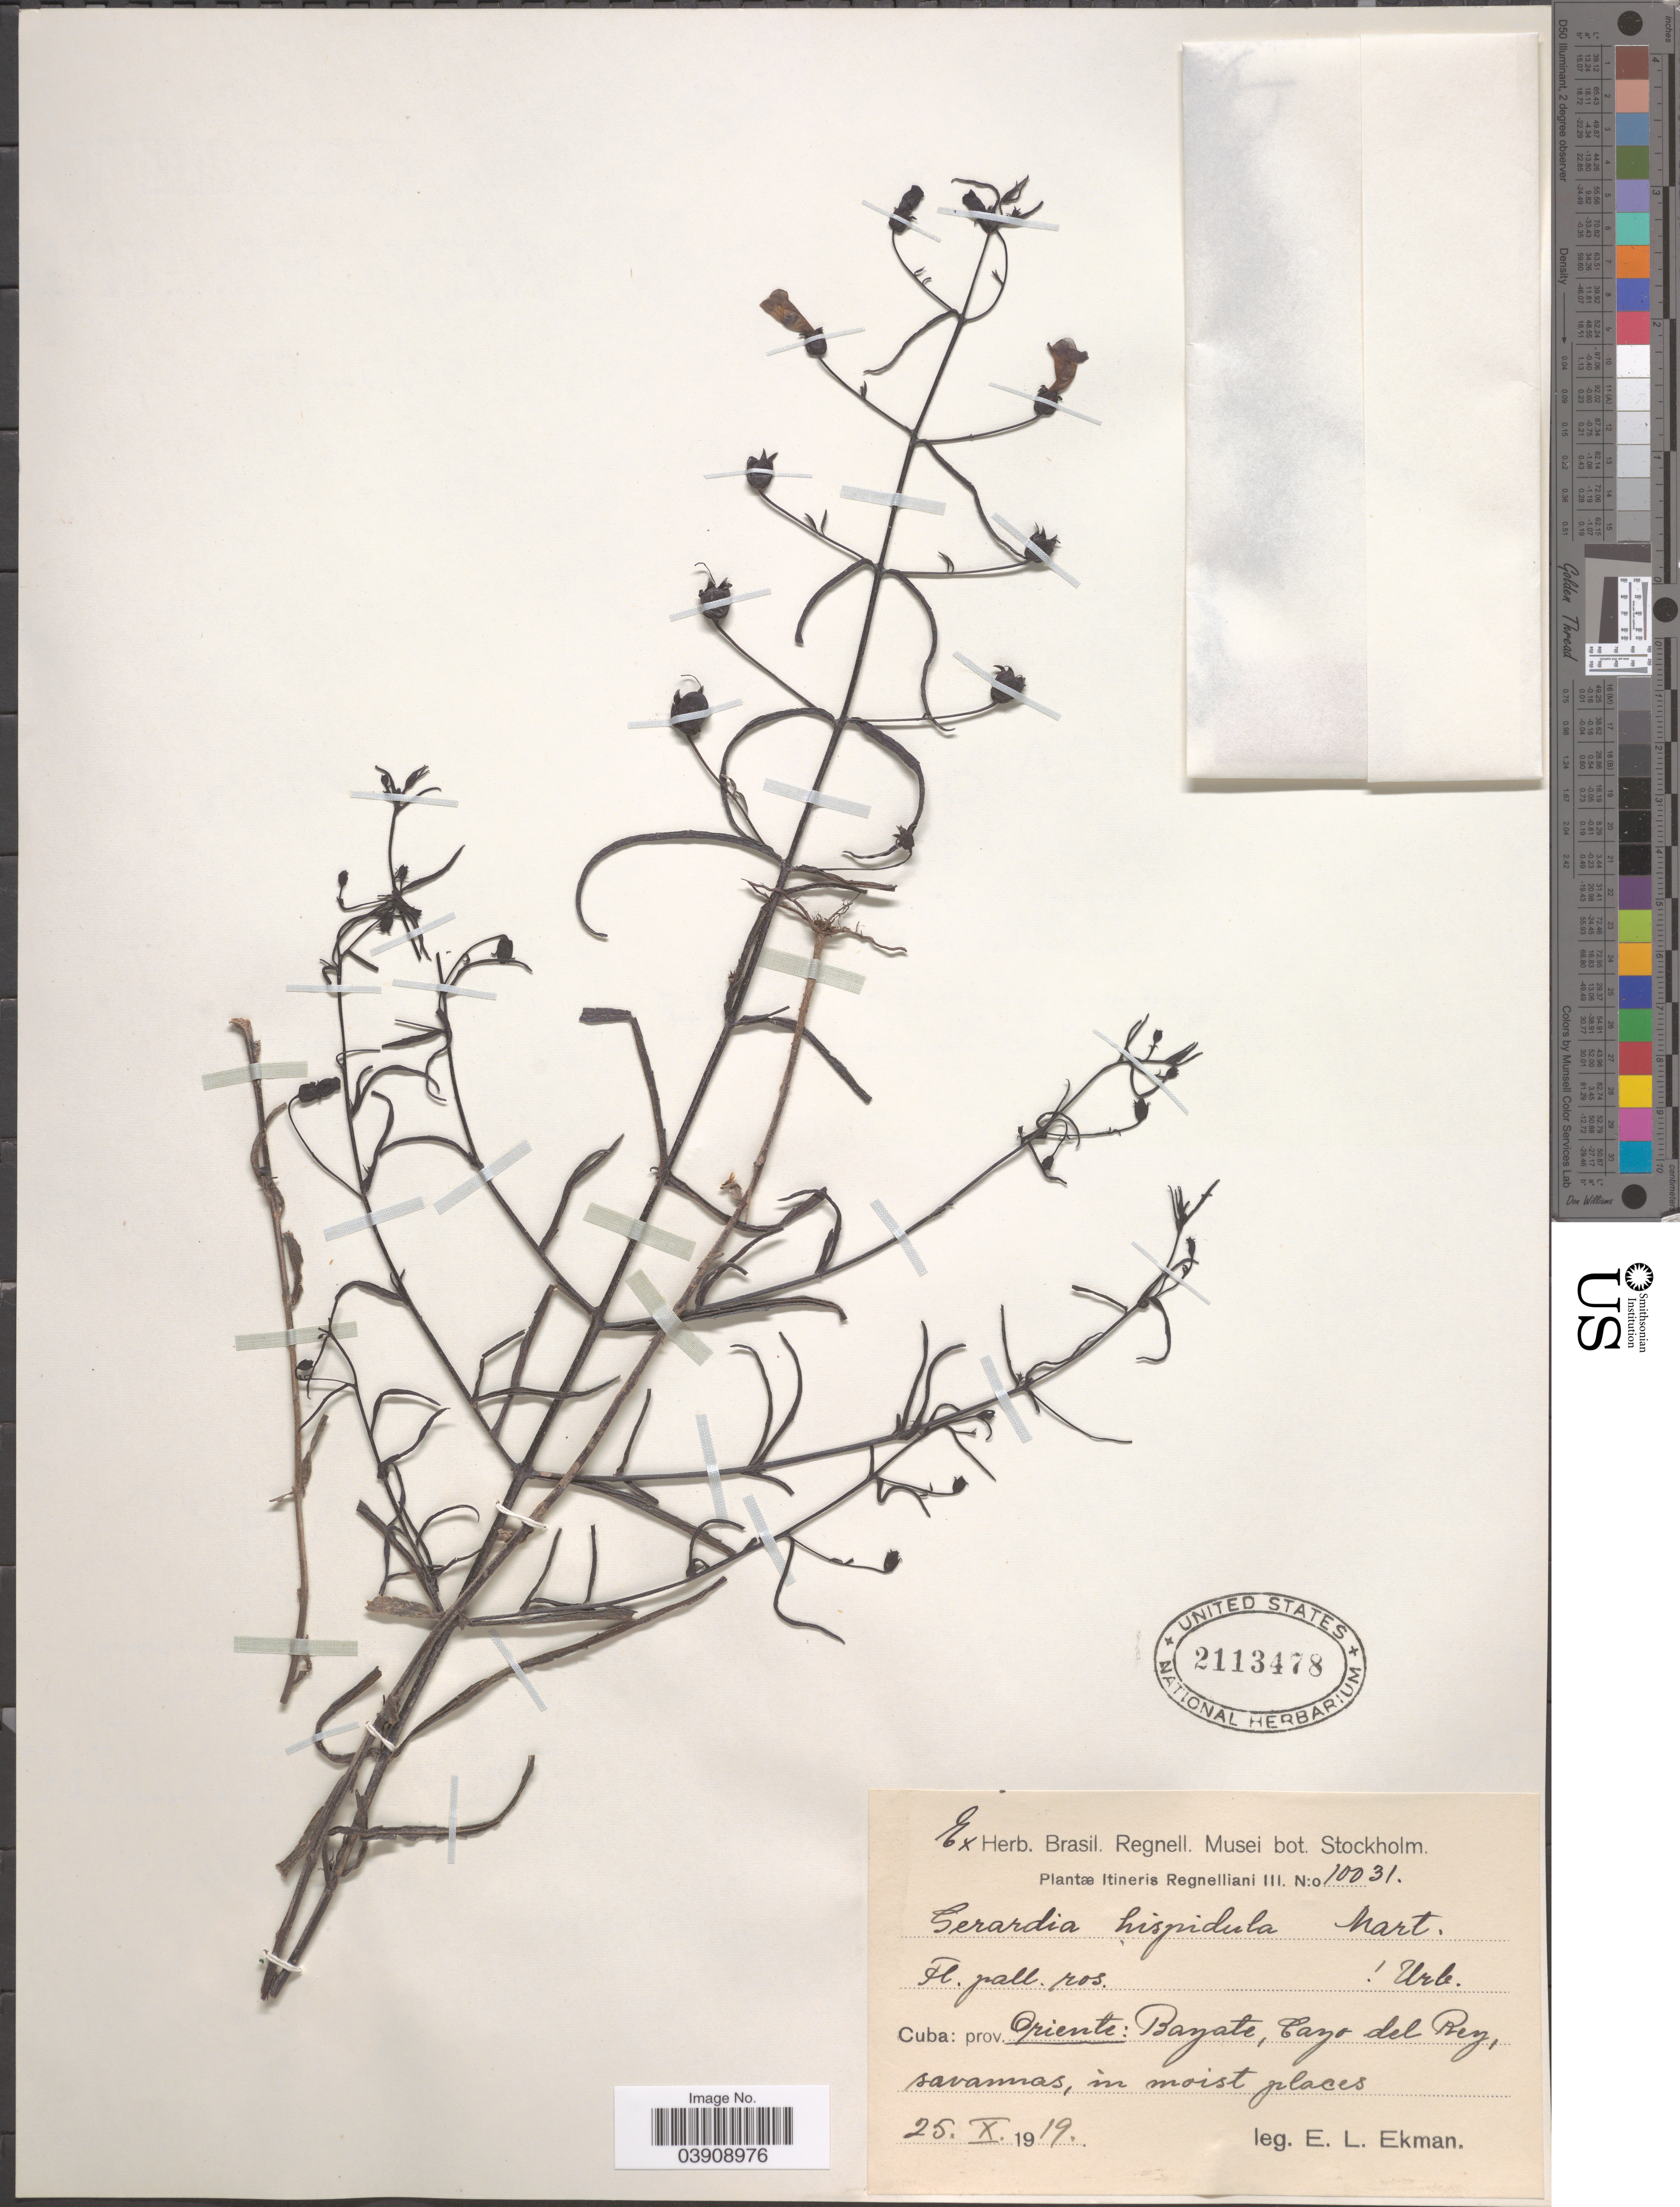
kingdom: Plantae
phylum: Tracheophyta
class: Magnoliopsida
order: Lamiales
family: Orobanchaceae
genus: Agalinis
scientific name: Agalinis hispidula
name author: (Mart.) D'Arcy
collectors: E. L. Ekman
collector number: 10031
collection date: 1919-10-25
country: Cuba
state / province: Oriente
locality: Bayate, Cayo del Rez.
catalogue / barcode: US 2113478